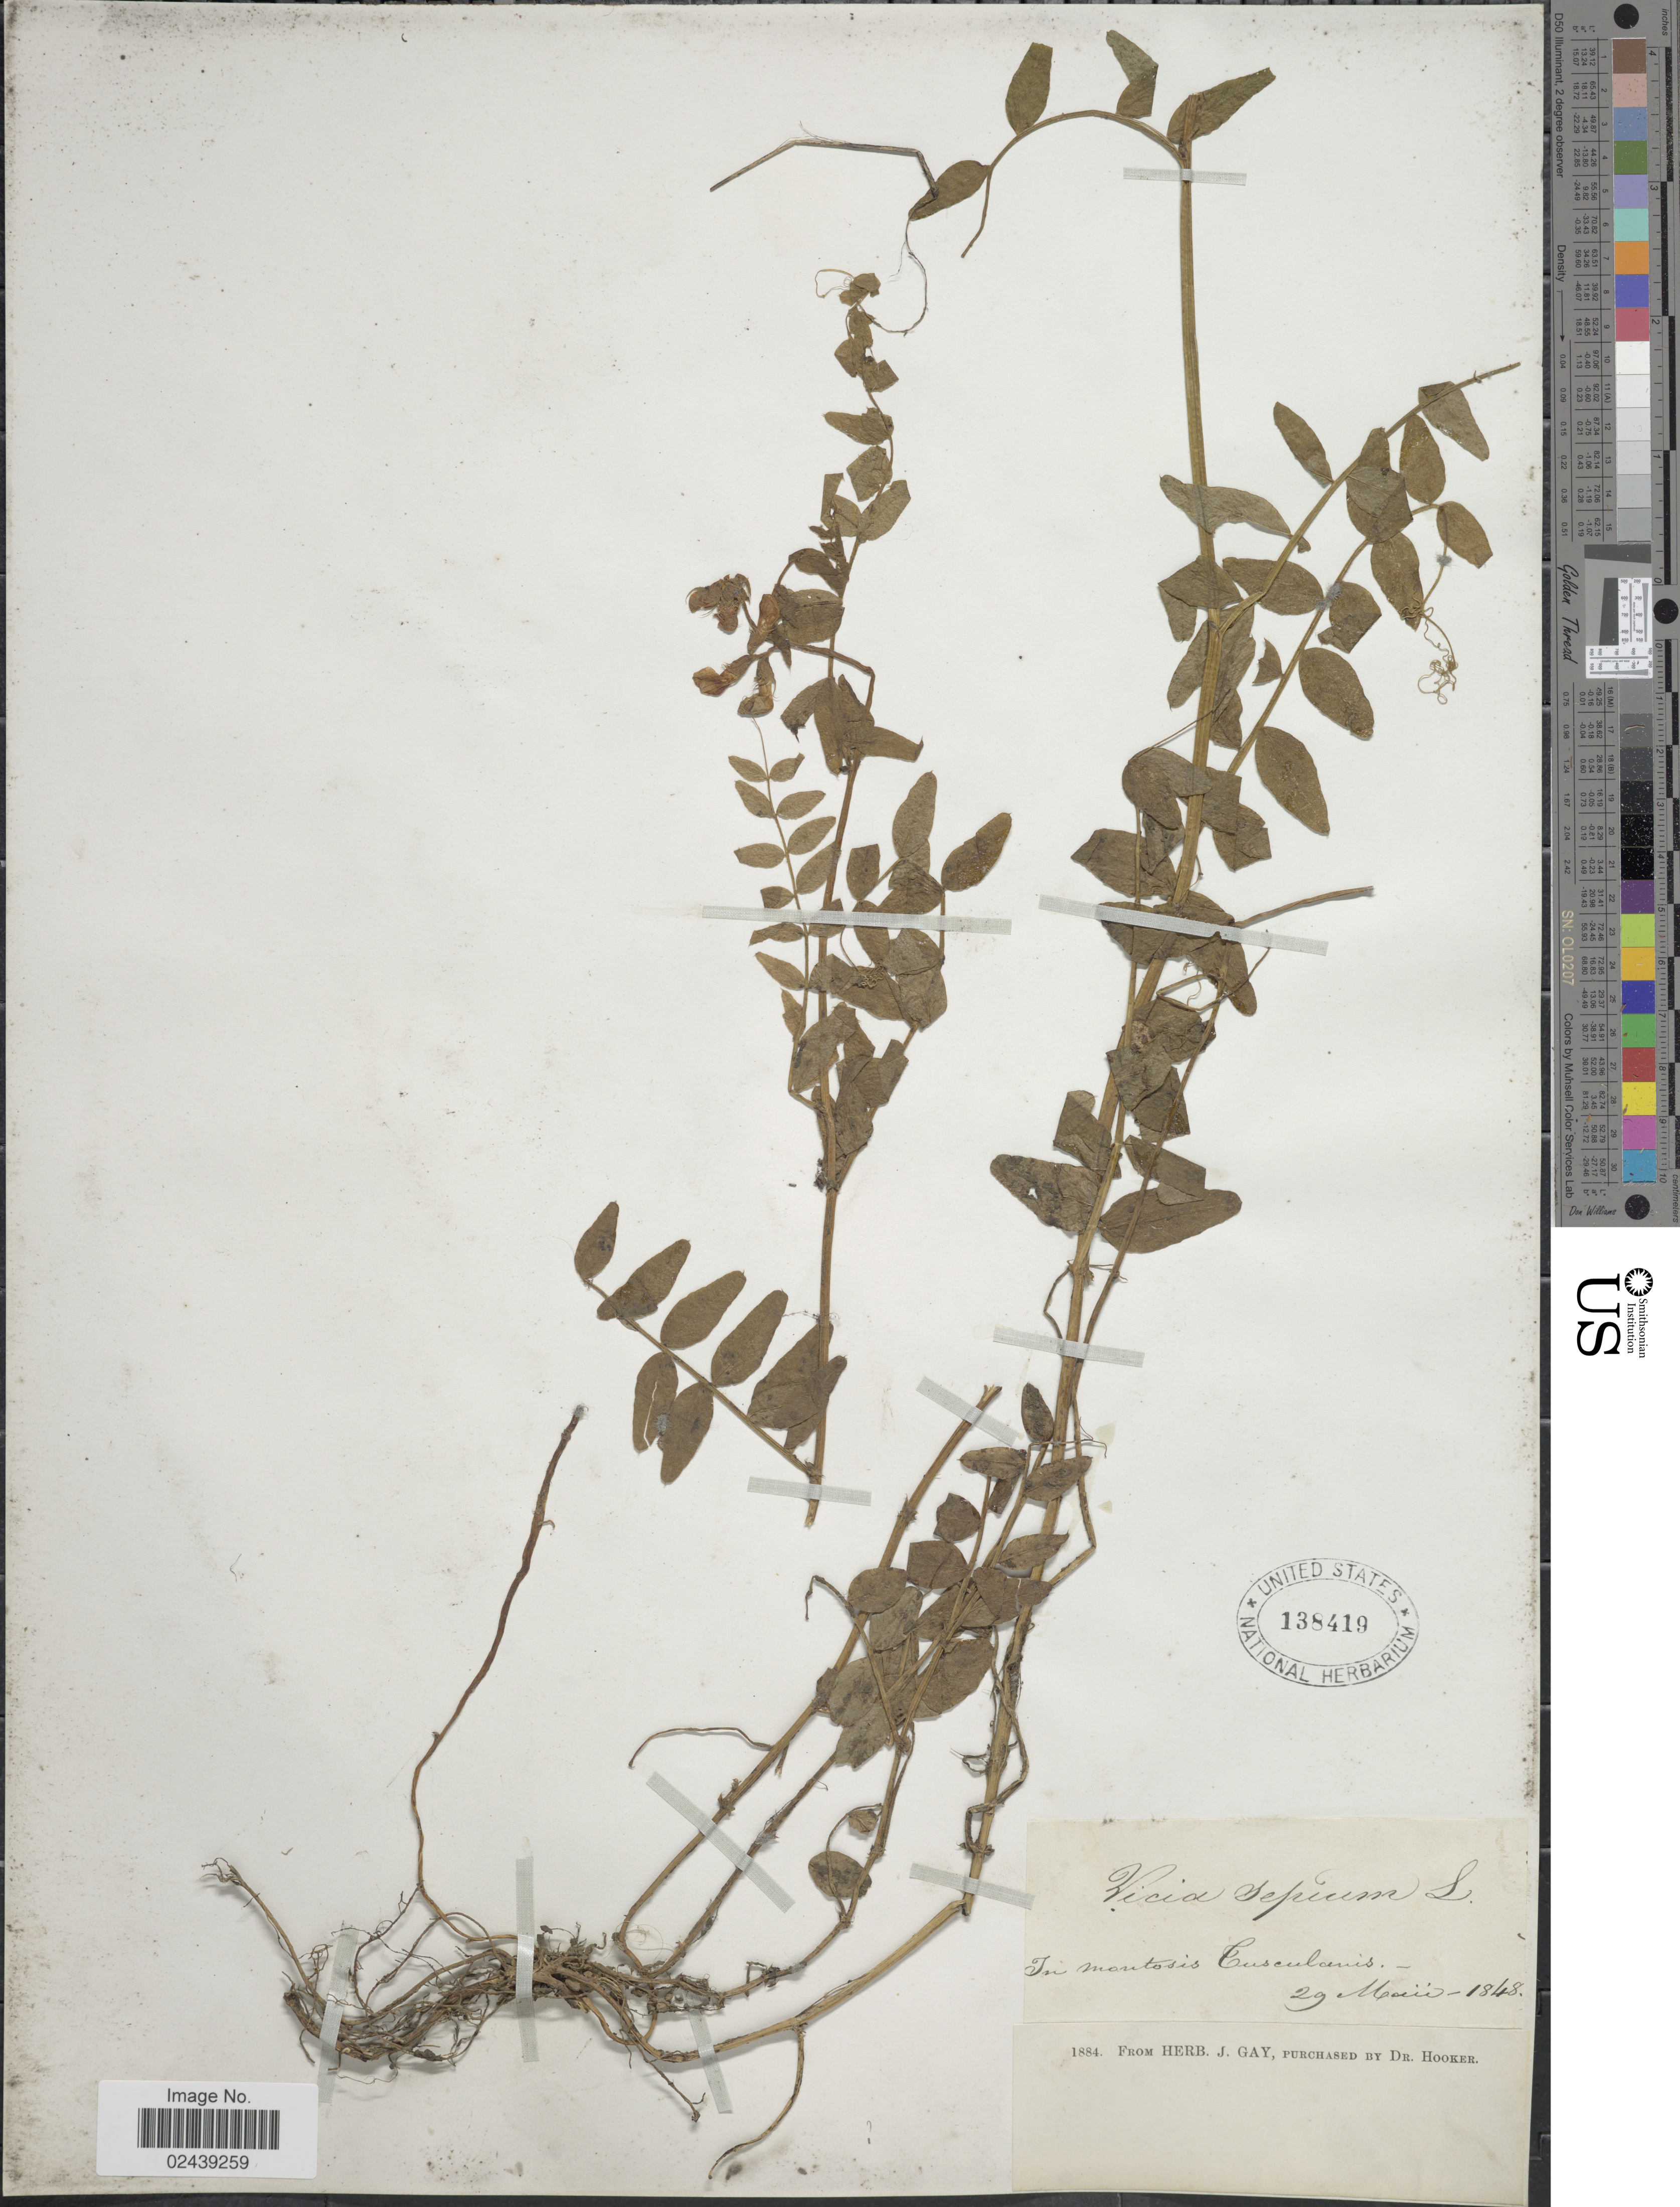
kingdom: Plantae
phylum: Tracheophyta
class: Magnoliopsida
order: Fabales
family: Fabaceae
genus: Vicia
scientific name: Vicia sepium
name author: L.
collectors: ex herb. J. Gay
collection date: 1848-05-29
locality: In montosis Cusculanis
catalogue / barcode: US 138419